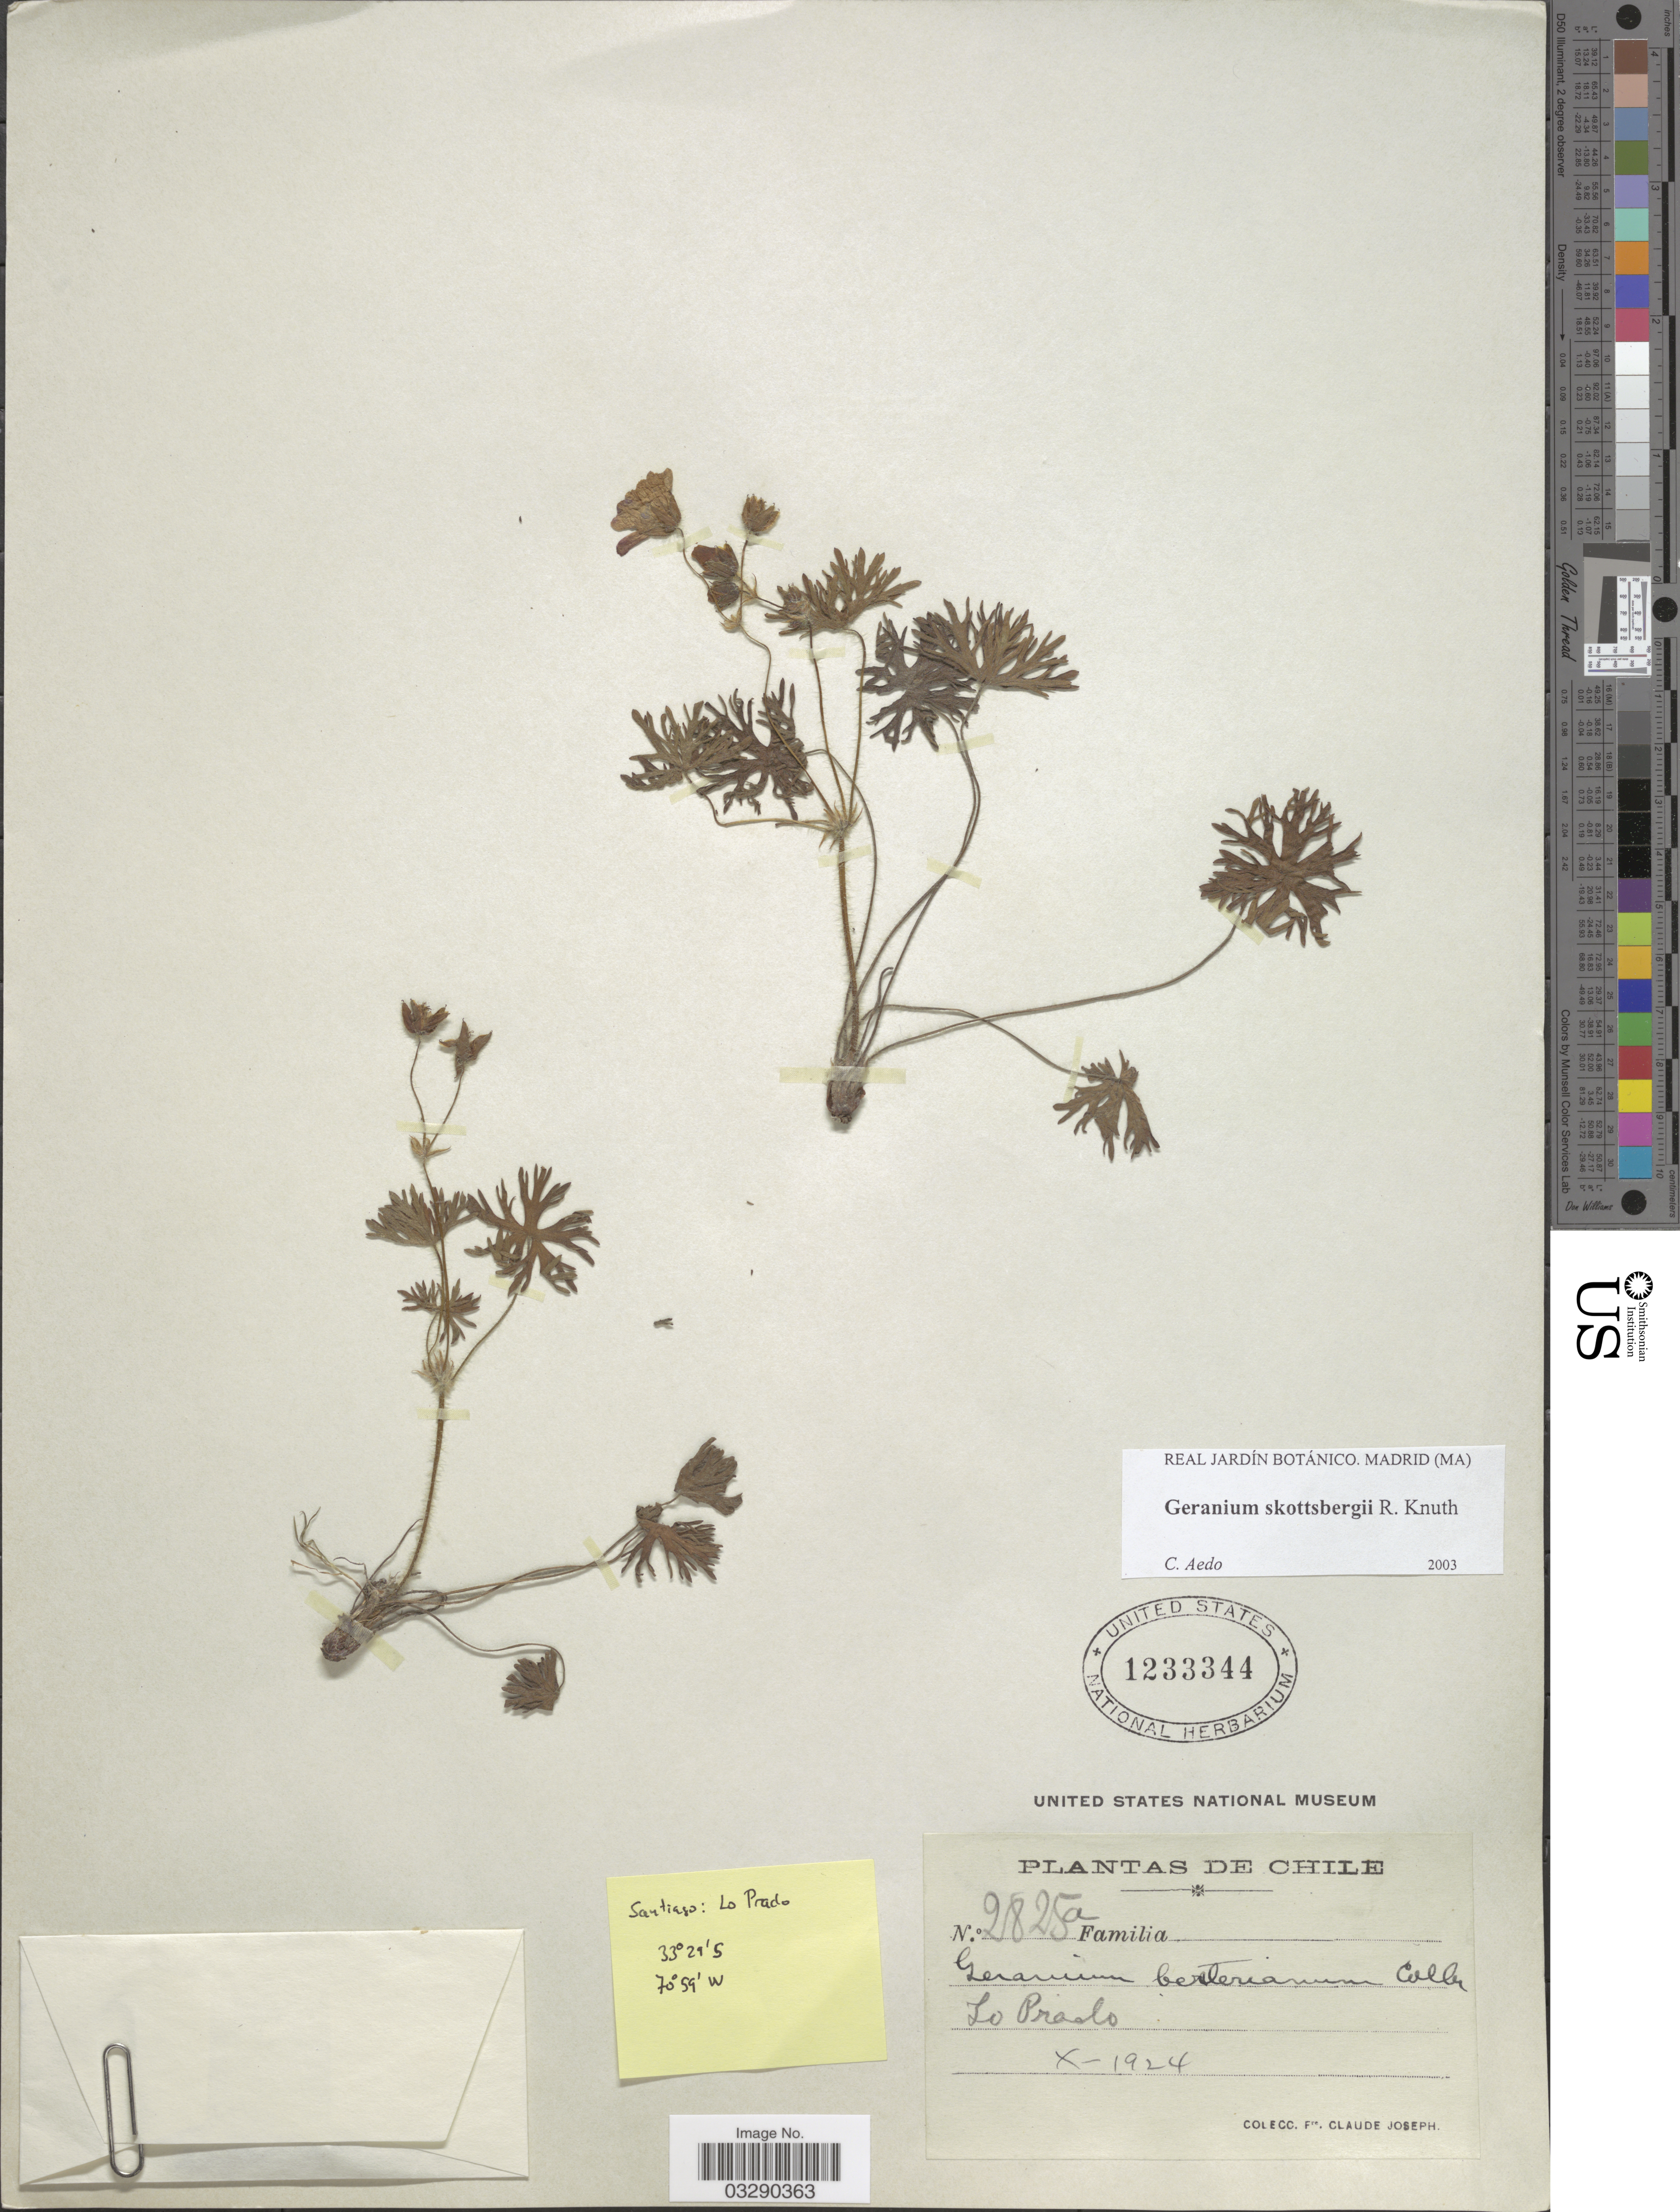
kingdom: Plantae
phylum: Tracheophyta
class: Magnoliopsida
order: Geraniales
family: Geraniaceae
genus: Geranium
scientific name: Geranium skottsbergii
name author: R. Knuth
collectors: Bro. Claude-Joseph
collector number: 2825a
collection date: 1924-10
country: Chile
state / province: Región Metropolitana (RM)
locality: Santiago: Lo Prado.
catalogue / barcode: US 1233344